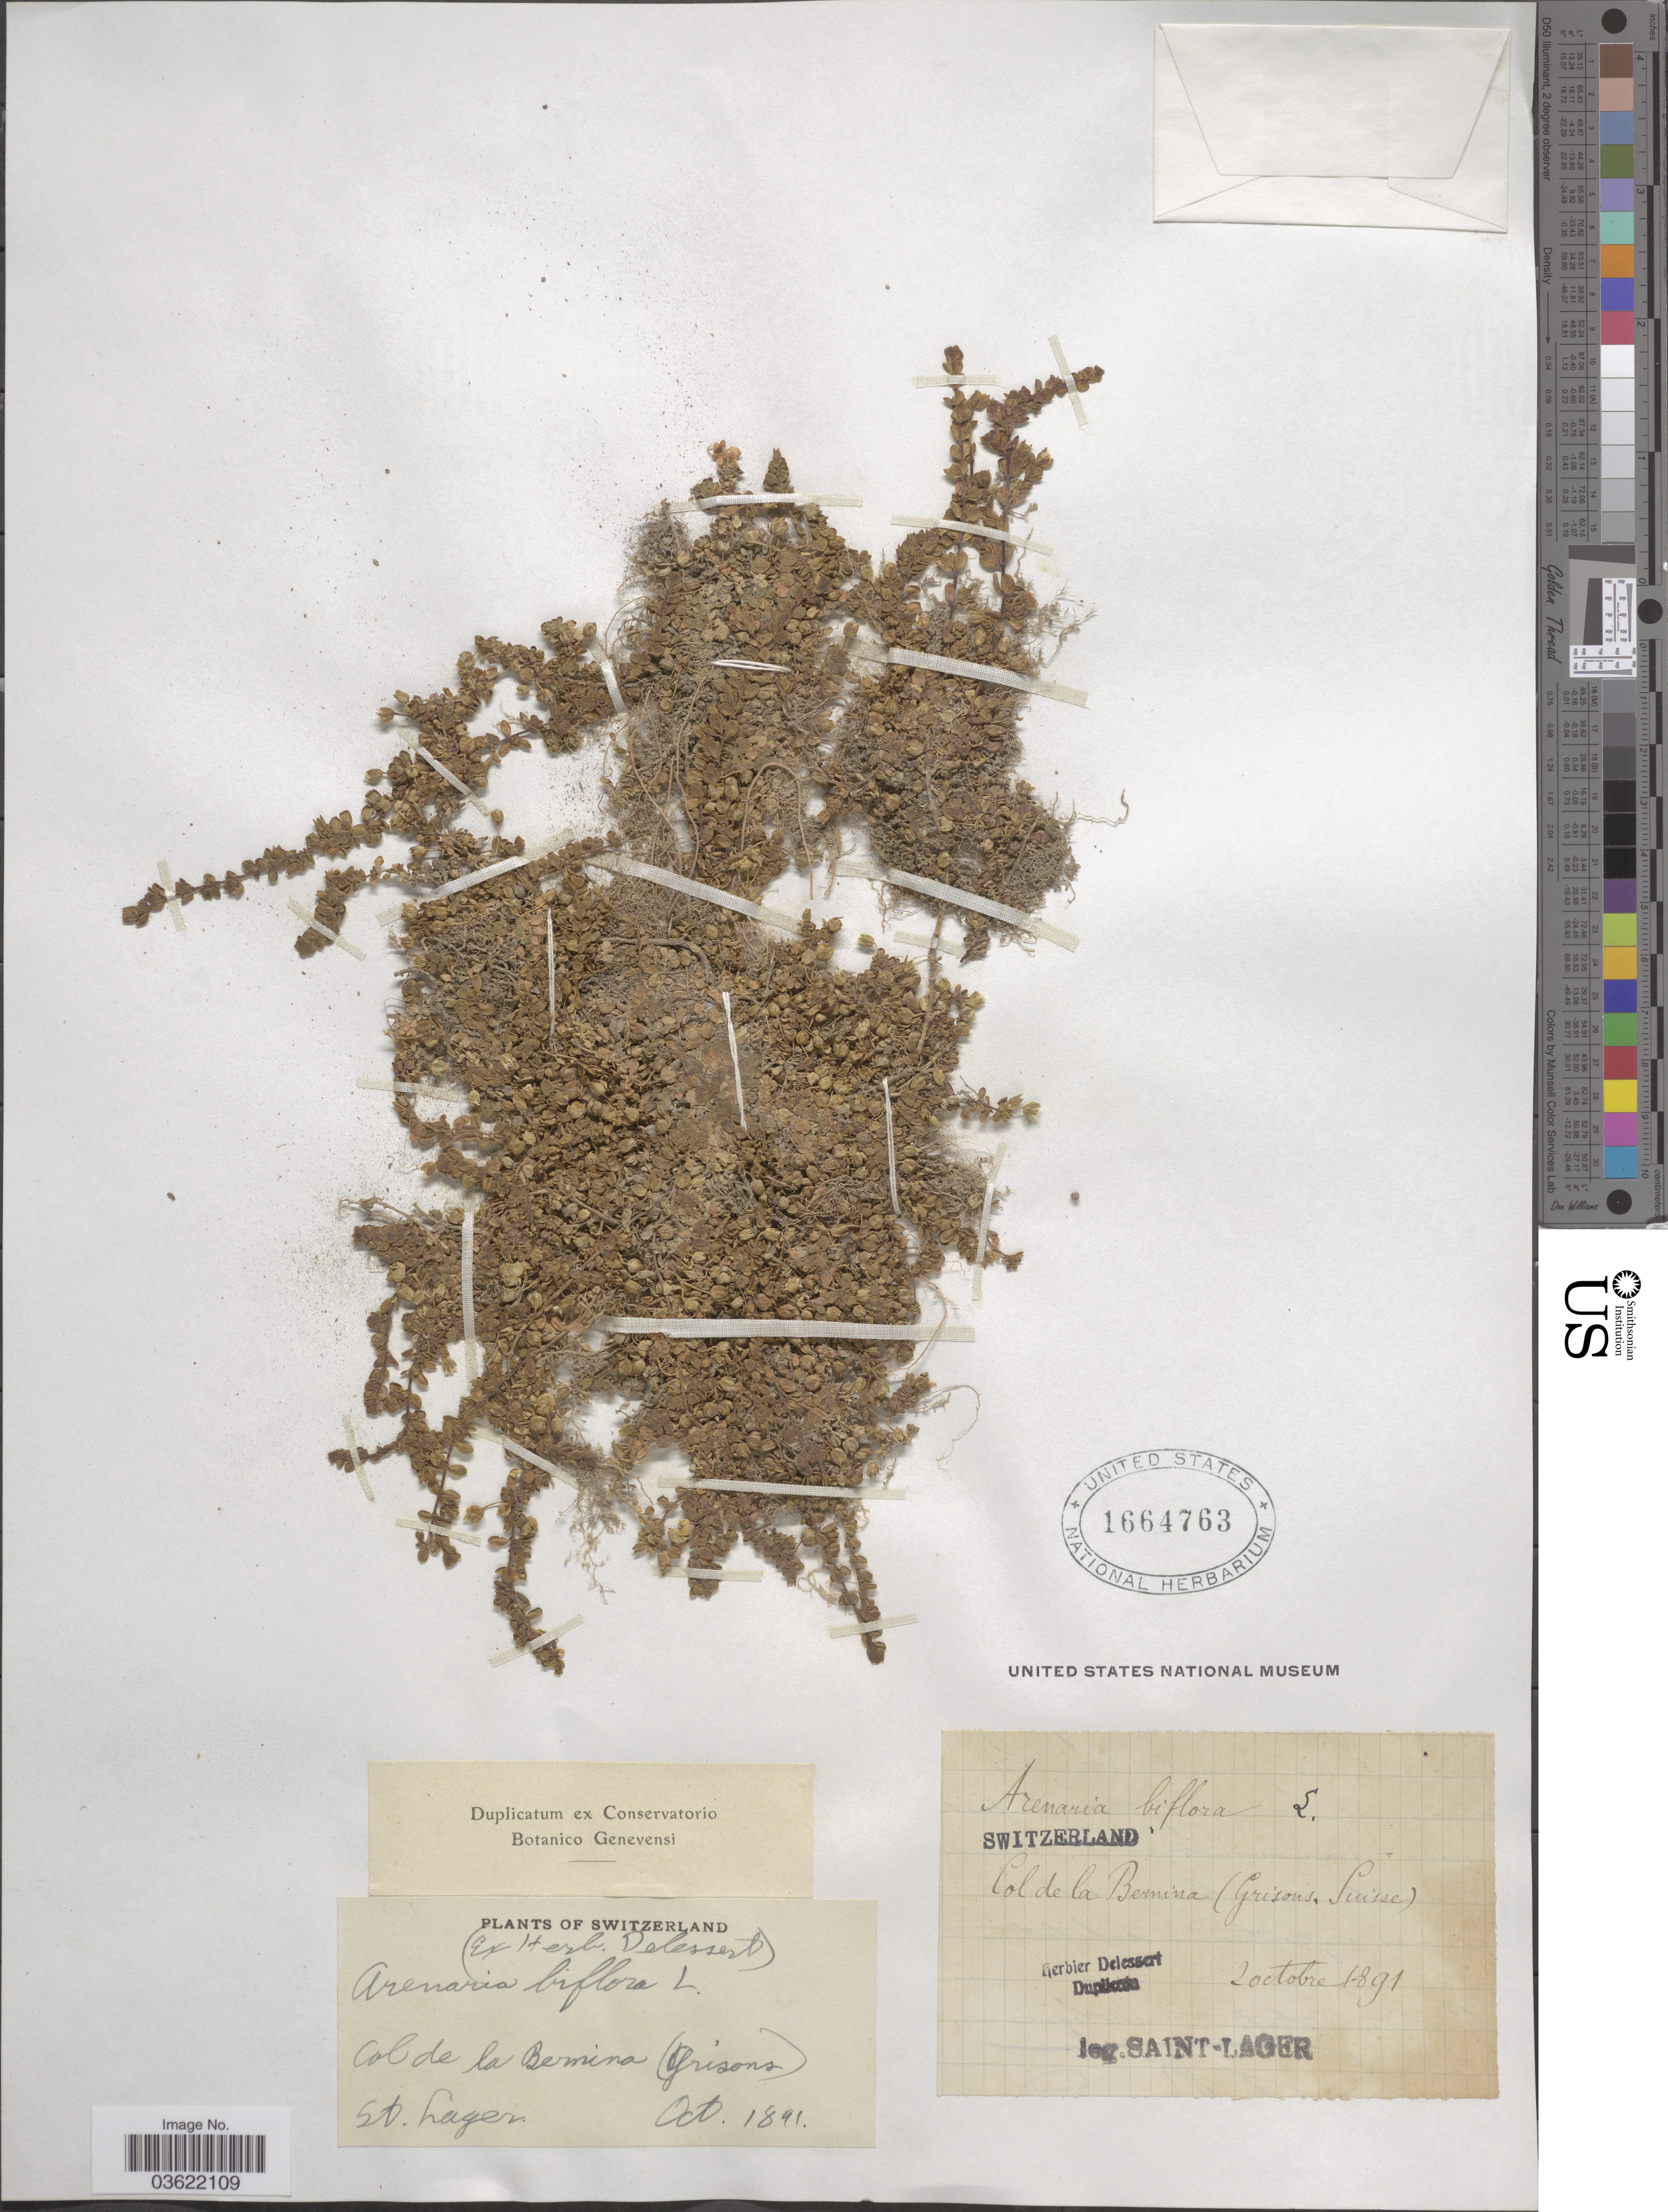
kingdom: Plantae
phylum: Tracheophyta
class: Magnoliopsida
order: Caryophyllales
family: Caryophyllaceae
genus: Arenaria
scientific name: Arenaria biflora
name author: L.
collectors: Saint-Lager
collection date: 1891-10-02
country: Switzerland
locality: Col de la Bernina (Grisons. Suisse).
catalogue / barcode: US 1664763